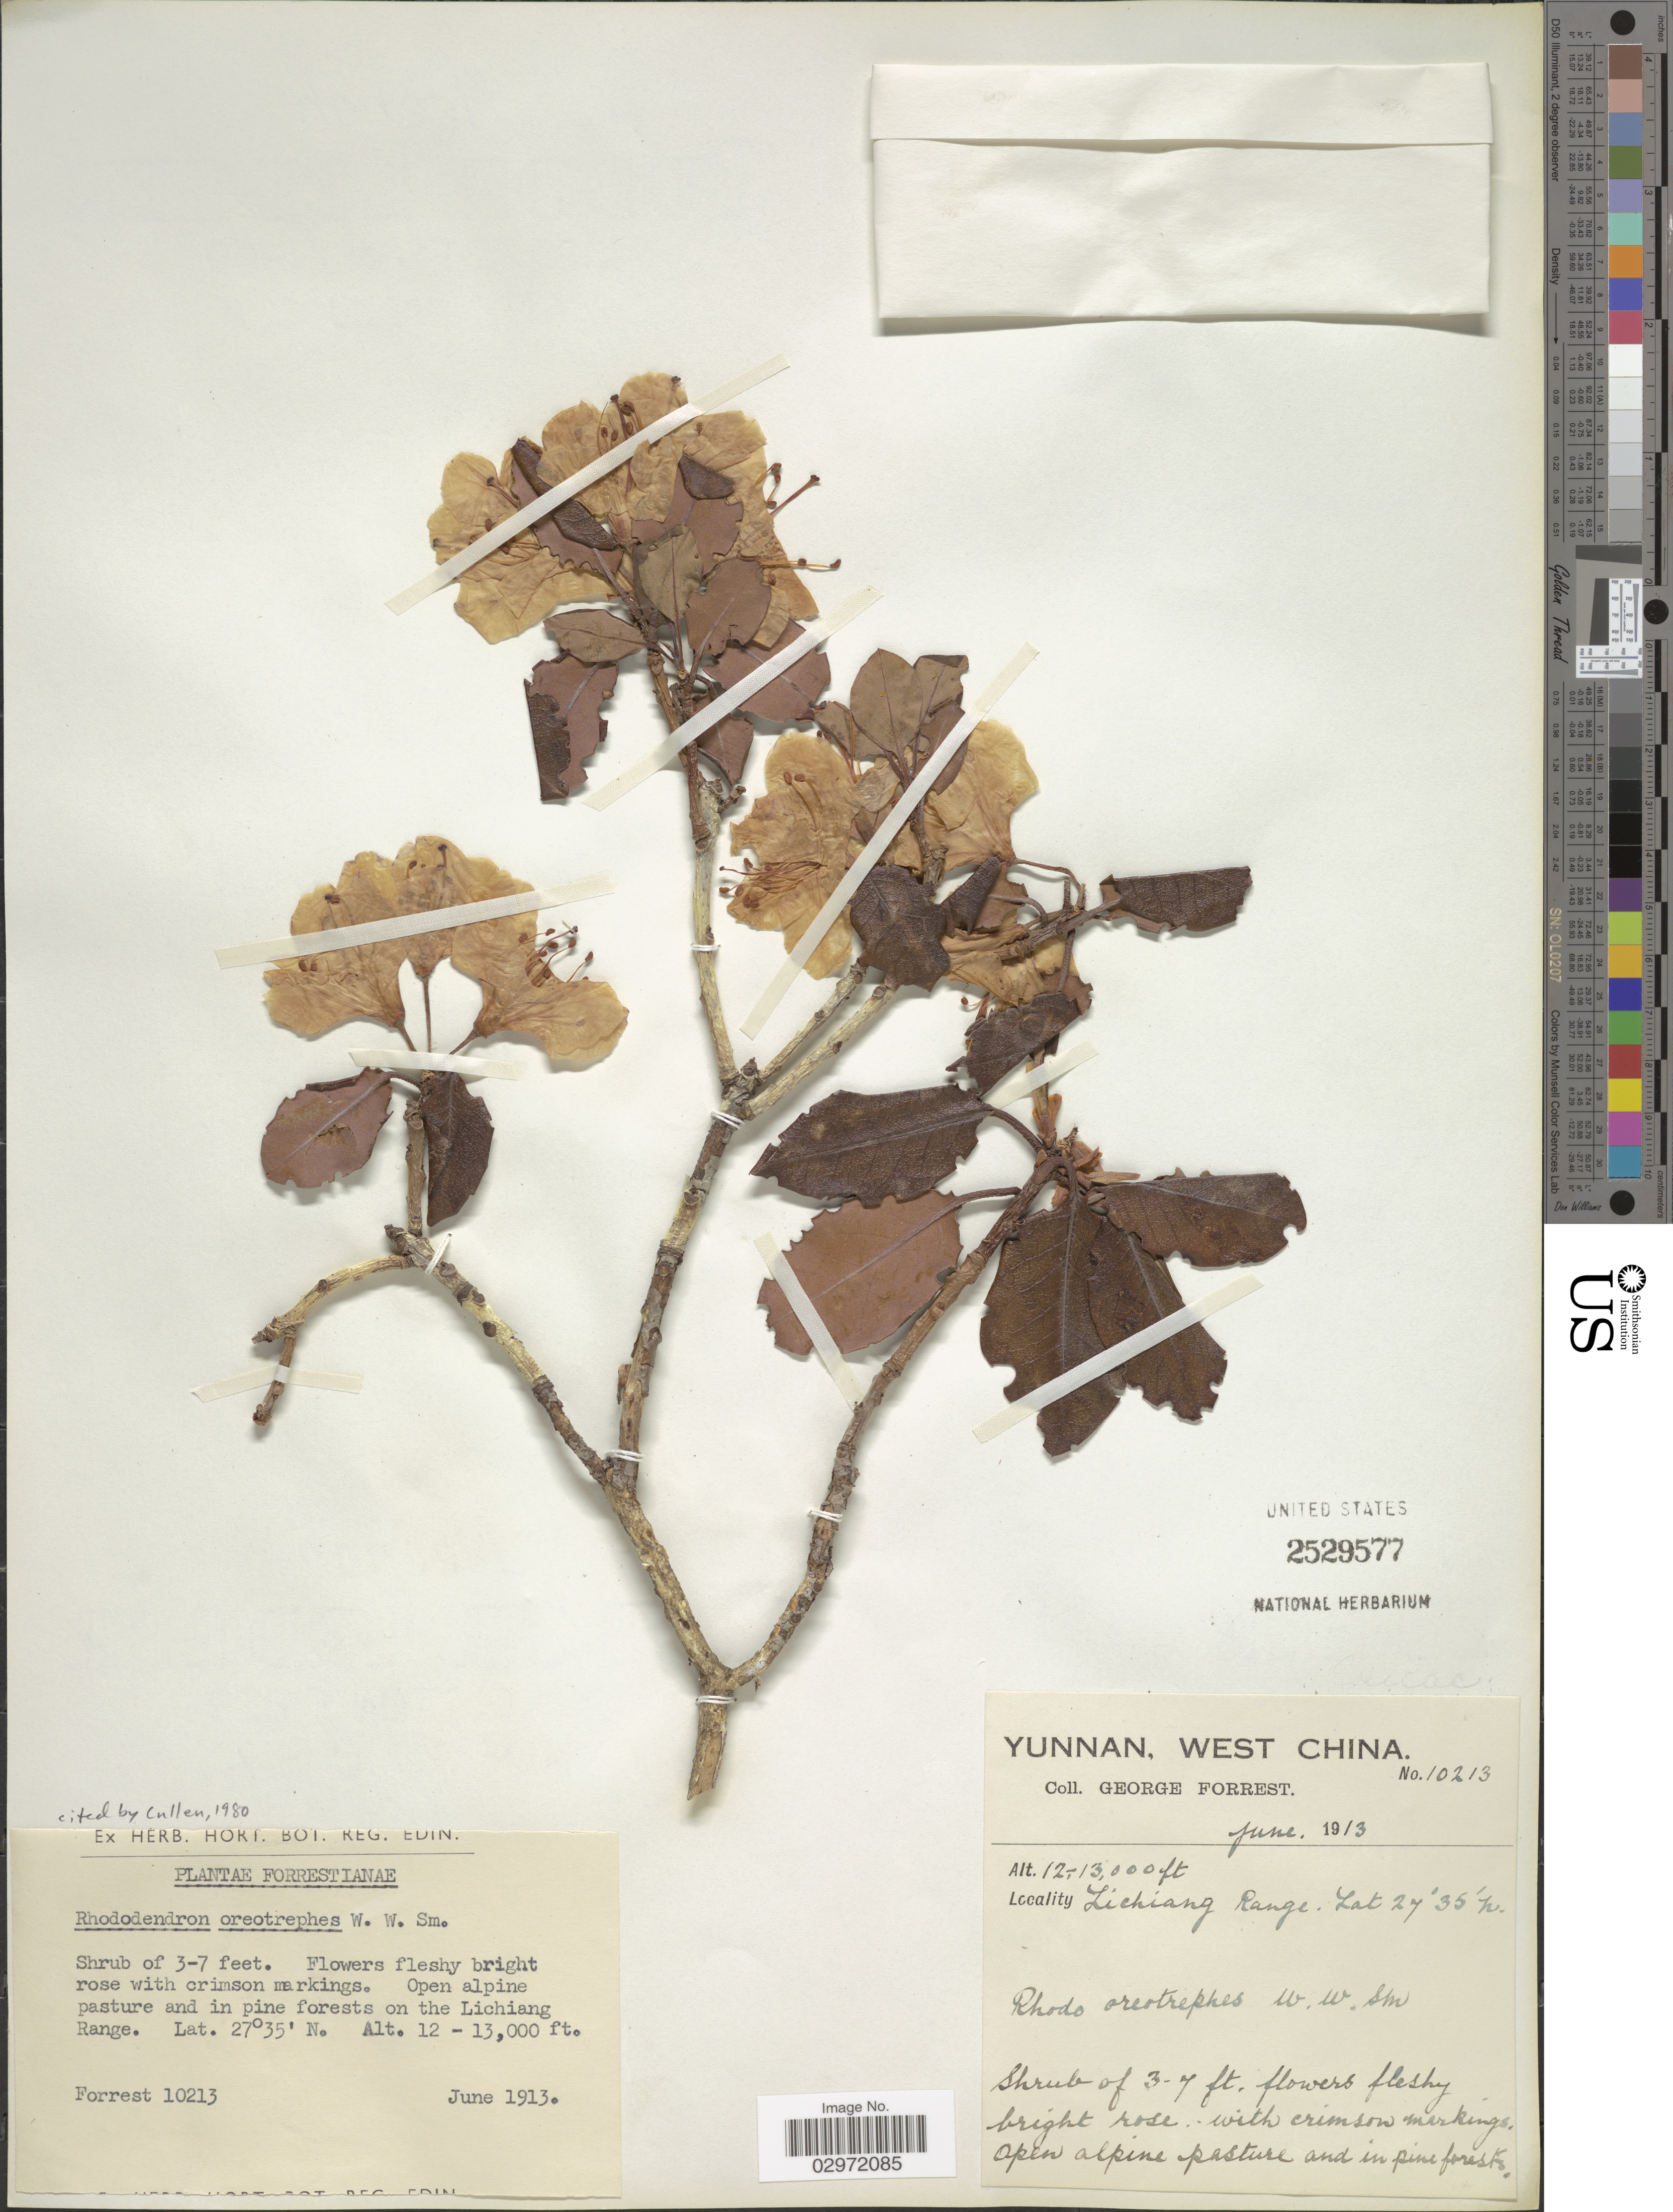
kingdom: Plantae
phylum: Tracheophyta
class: Magnoliopsida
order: Ericales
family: Ericaceae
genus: Rhododendron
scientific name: Rhododendron oreotrephes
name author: W.W. Sm.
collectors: G. Forrest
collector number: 10213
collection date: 1913-06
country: China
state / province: Yunnan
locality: Lichiang Range.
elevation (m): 3658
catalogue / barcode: US 2529577